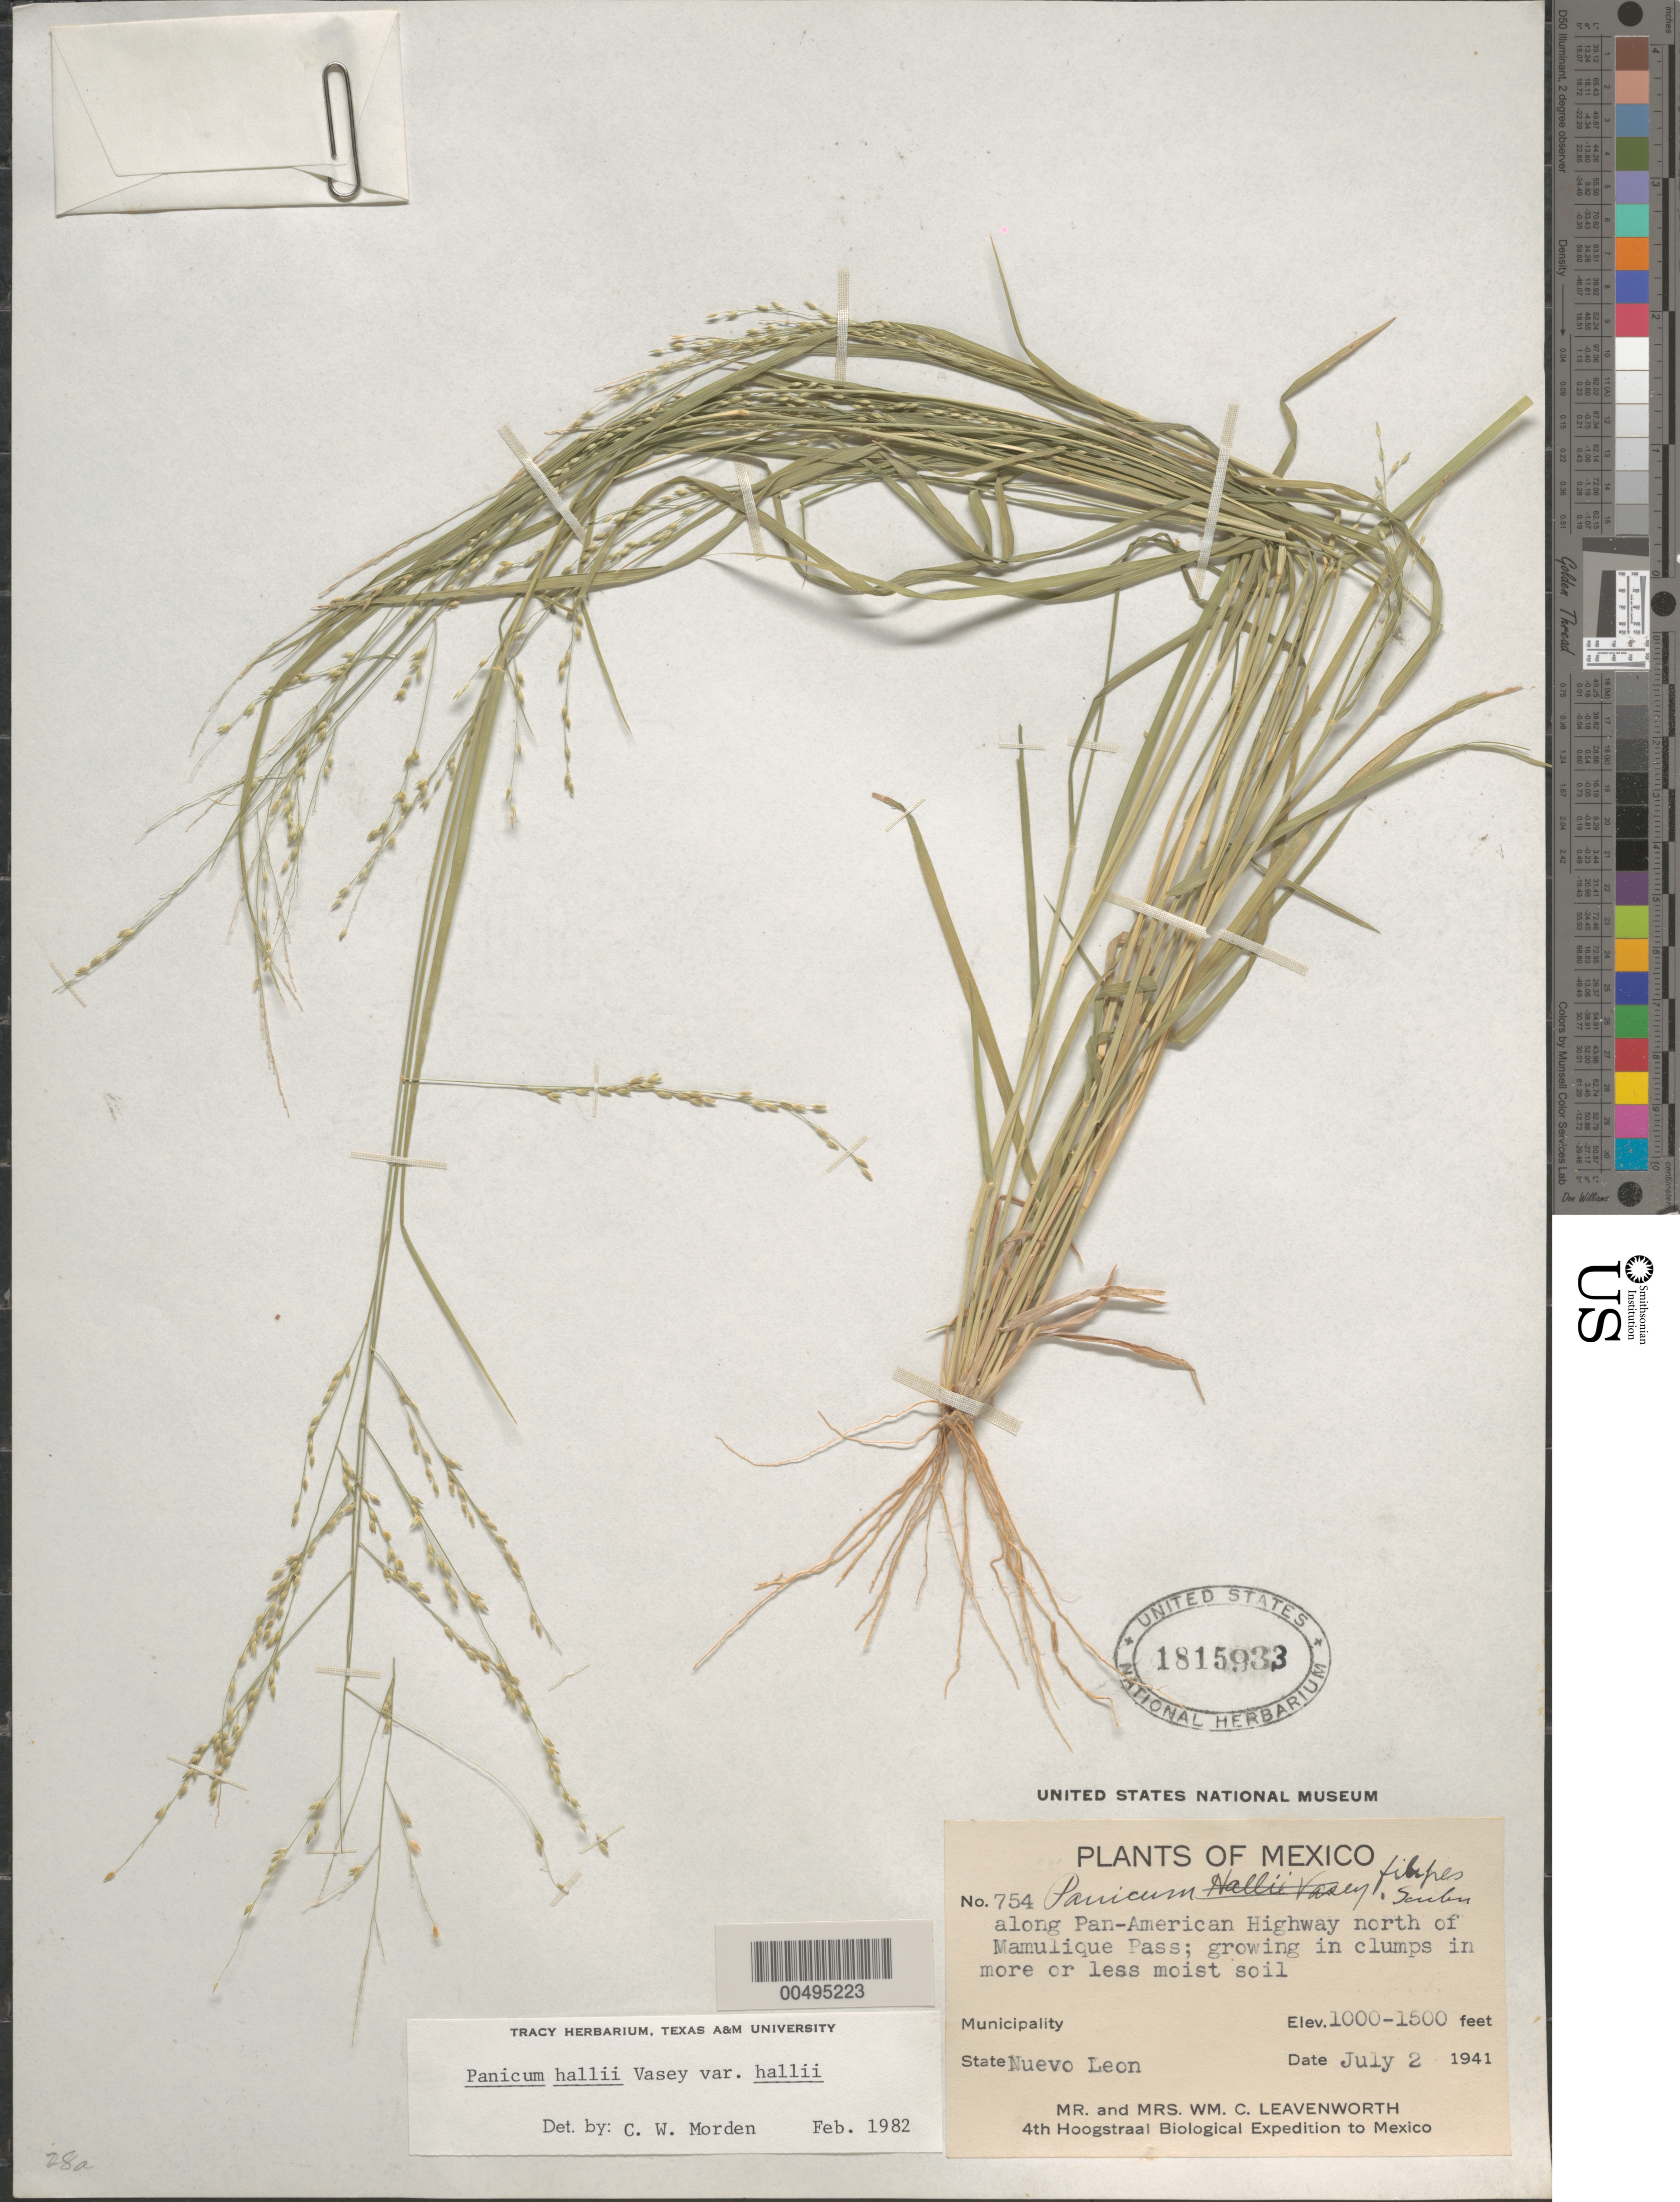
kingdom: Plantae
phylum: Tracheophyta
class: Liliopsida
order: Poales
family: Poaceae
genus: Panicum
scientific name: Panicum hallii var. hallii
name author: Vasey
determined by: Morden, C. W.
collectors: W. C. Leavenworth & Mrs. W. C. Leavenworth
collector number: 754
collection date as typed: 2 Jul 1941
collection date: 1941-07-02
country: Mexico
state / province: Nuevo León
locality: Along Pan-American Hwy N of Mamulique Pass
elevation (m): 305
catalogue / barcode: US 1815933